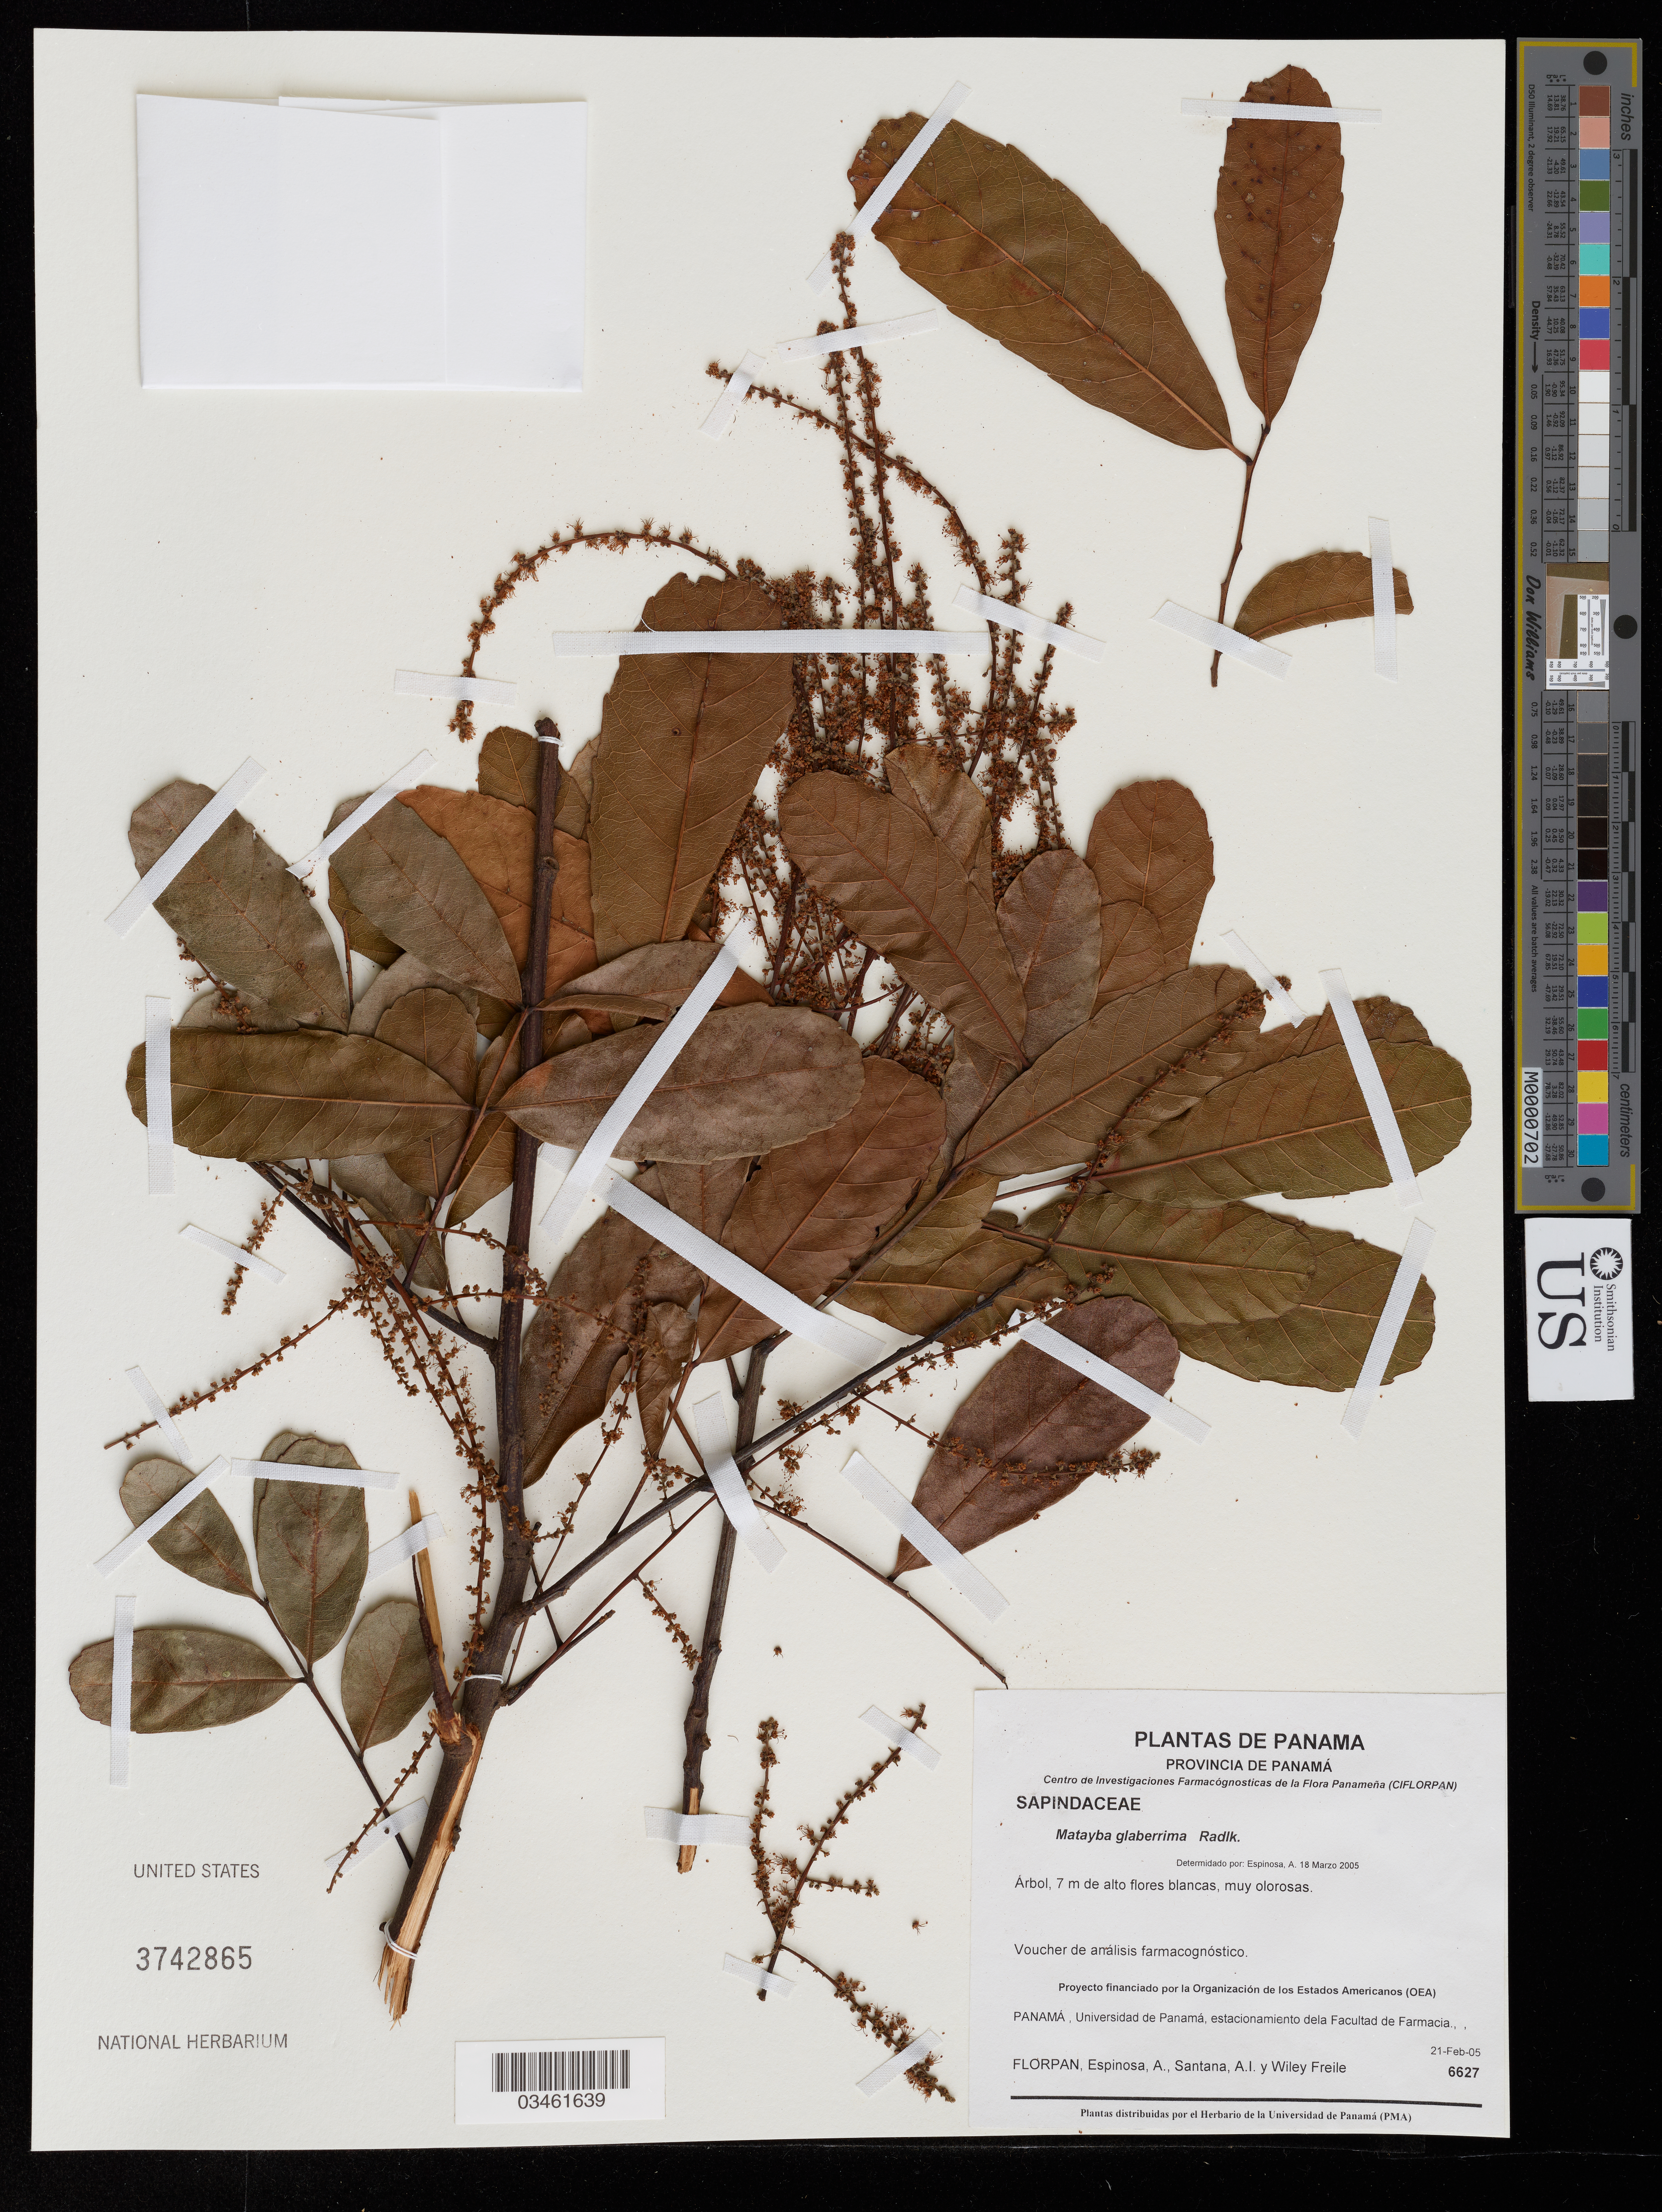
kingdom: Plantae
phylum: Tracheophyta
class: Magnoliopsida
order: Sapindales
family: Sapindaceae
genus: Matayba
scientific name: Matayba scrobiculata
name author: Radlk.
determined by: Acevedo-Rodriguez, P., (US), Smithsonian Institution - National Museum of Natural History (UNITED STATES)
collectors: A. Espinosa, A. Santana & F. Wiley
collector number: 6627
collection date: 2006-02-21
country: Panama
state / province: Panamá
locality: Universidad de Panamá, estacionamiento dela Facultad de Farmacia.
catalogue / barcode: US 3742865